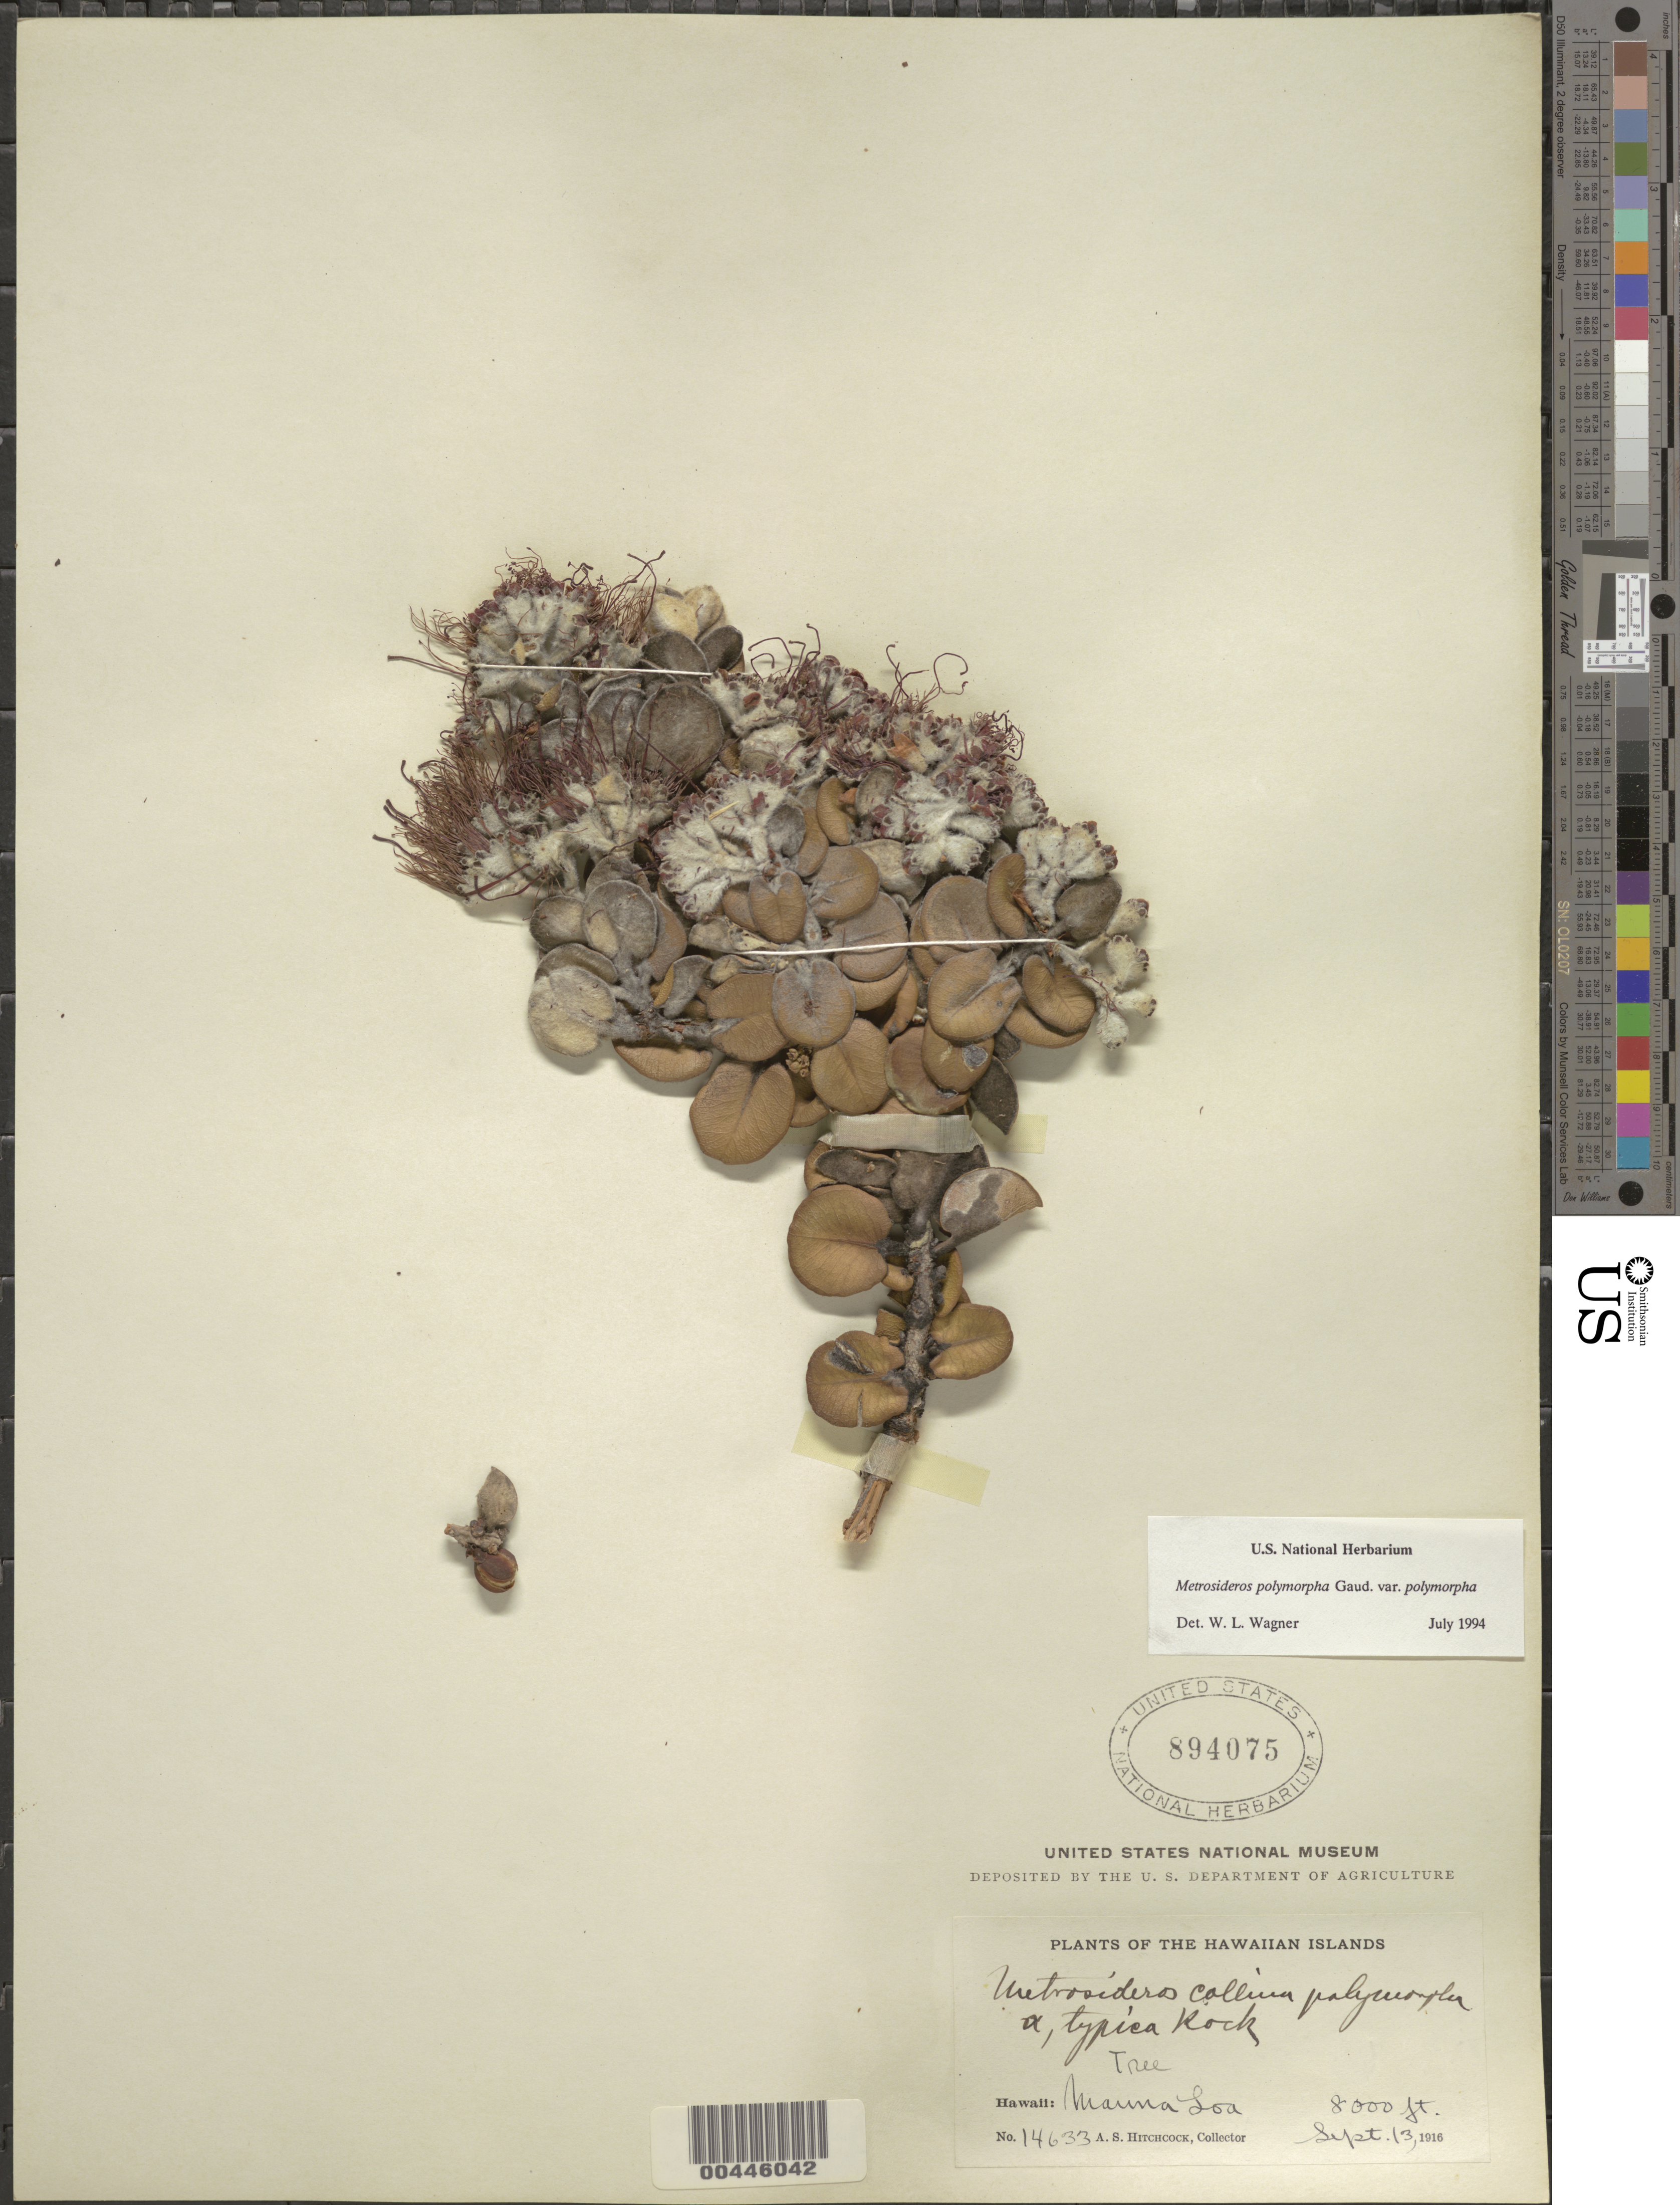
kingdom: Plantae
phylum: Tracheophyta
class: Magnoliopsida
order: Myrtales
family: Myrtaceae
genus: Metrosideros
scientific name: Metrosideros polymorpha var. polymorpha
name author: Gaudich.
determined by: Wagner, W. L., (BOT), Smithsonian Institution - National Museum of Natural History (UNITED STATES)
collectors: A. S. Hitchcock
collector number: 14633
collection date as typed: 13 Sep 1916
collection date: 1916-09-13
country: United States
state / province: Hawaii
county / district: Hawaii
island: Hawaii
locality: Mauna Loa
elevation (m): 2438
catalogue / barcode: US 894075